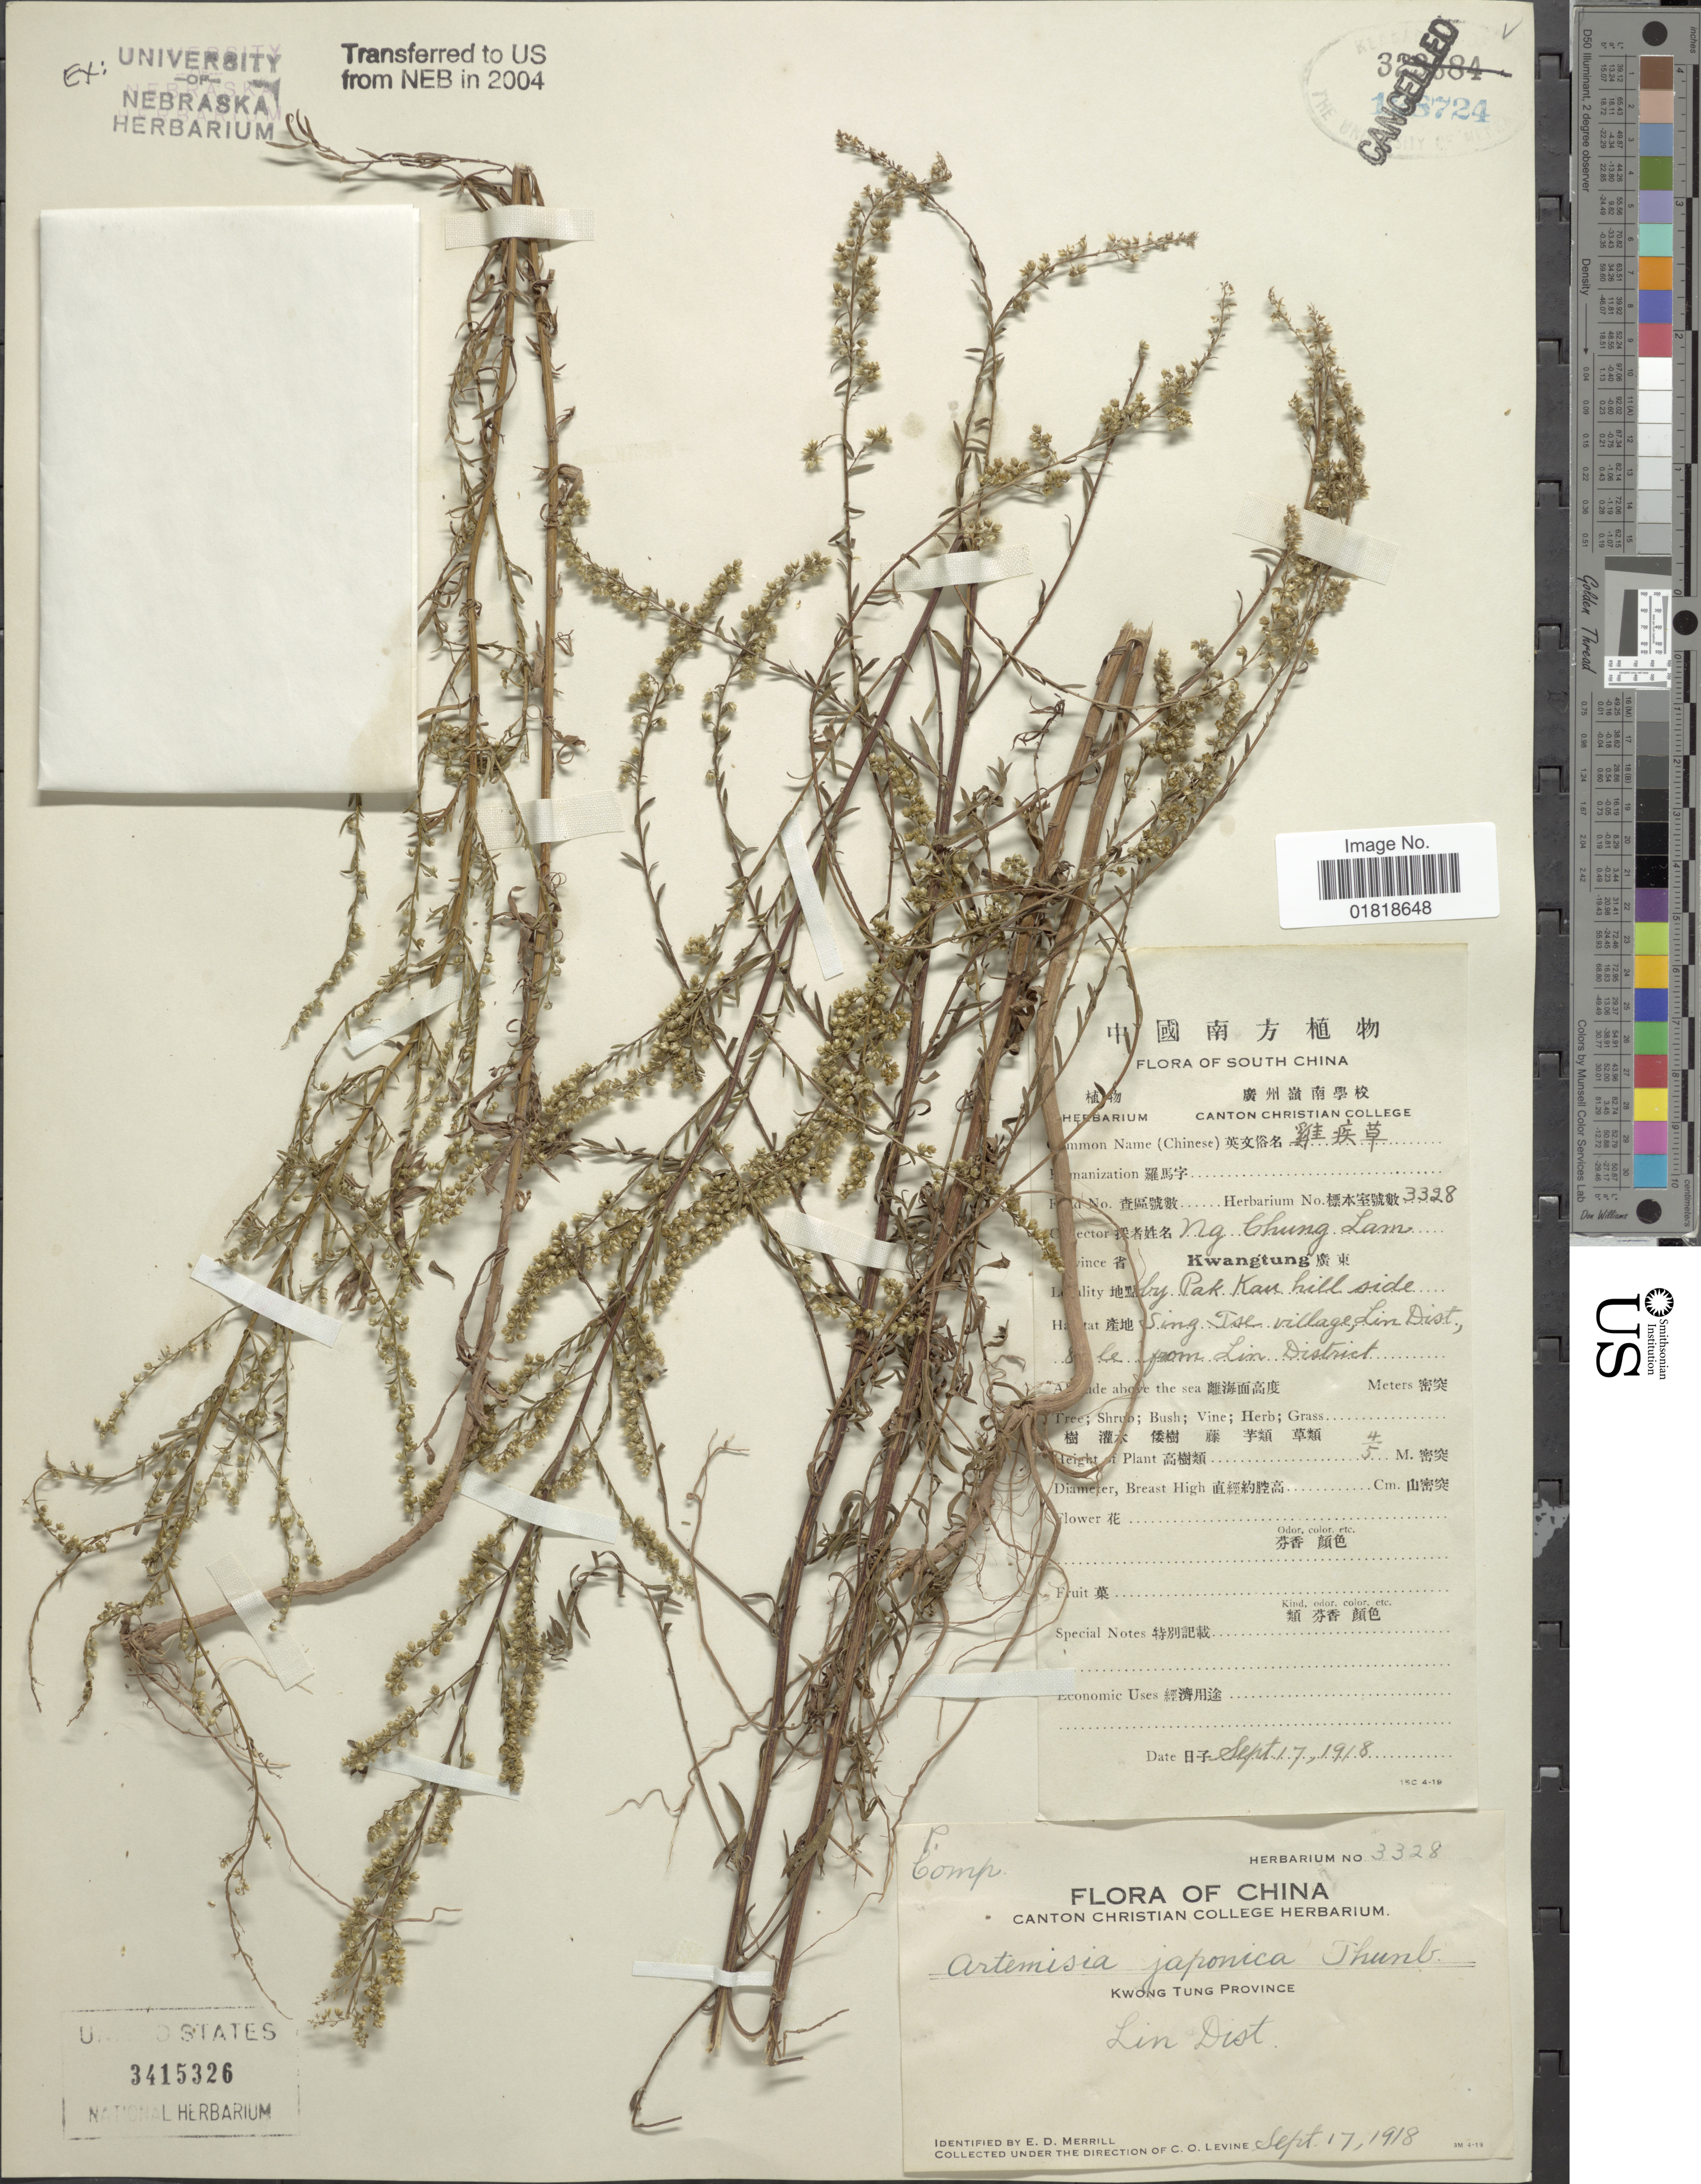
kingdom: Plantae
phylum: Tracheophyta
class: Magnoliopsida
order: Asterales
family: Asteraceae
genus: Artemisia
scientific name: Artemisia japonica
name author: Thunb.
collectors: C. L. Ng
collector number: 3328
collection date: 1918-09-17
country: China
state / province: Guangdong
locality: KwangTung Province, Lin Dist., by Pak Kau hillside, Sing Tse village Lin Dist., le from Lin District [interpreted]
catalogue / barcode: US 3415326